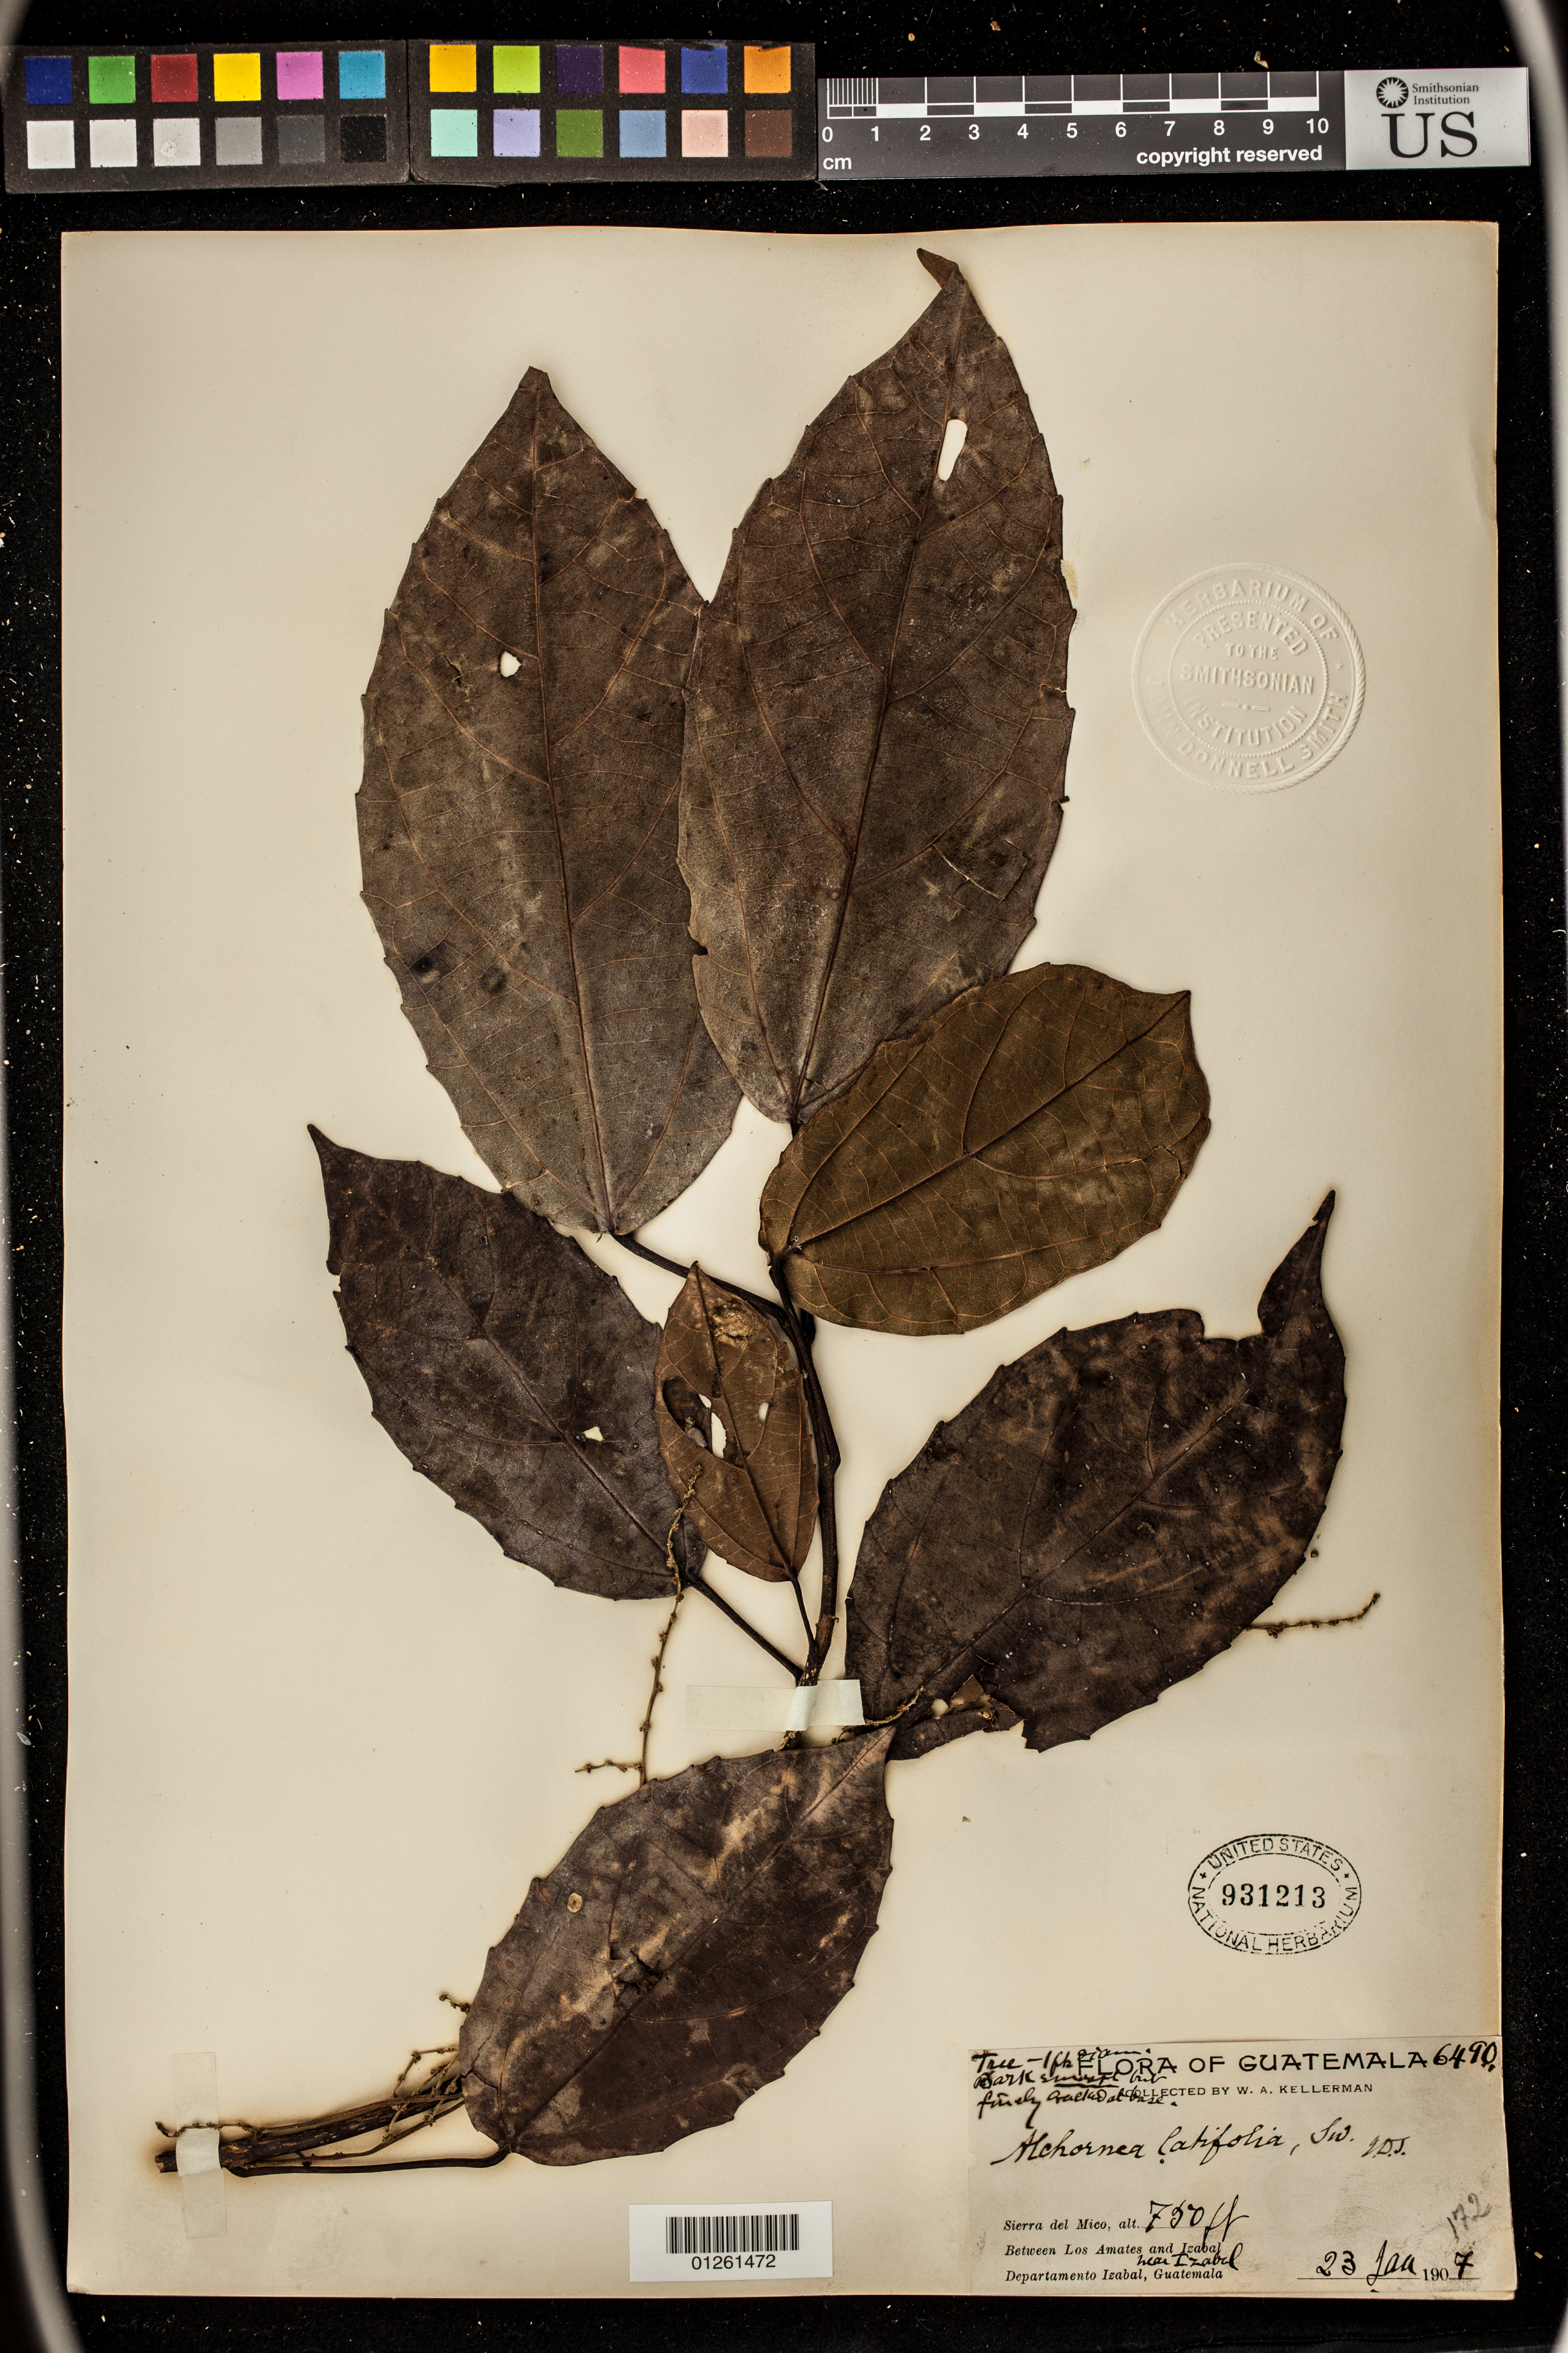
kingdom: Plantae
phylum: Tracheophyta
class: Magnoliopsida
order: Malpighiales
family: Euphorbiaceae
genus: Alchornea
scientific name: Alchornea latifolia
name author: Sw.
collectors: W. A. Kellerman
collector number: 6490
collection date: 1907-01-23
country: Guatemala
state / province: Izabal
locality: Sierra del Mico. Between Los Amates and Izabal.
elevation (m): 730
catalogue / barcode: US 931213